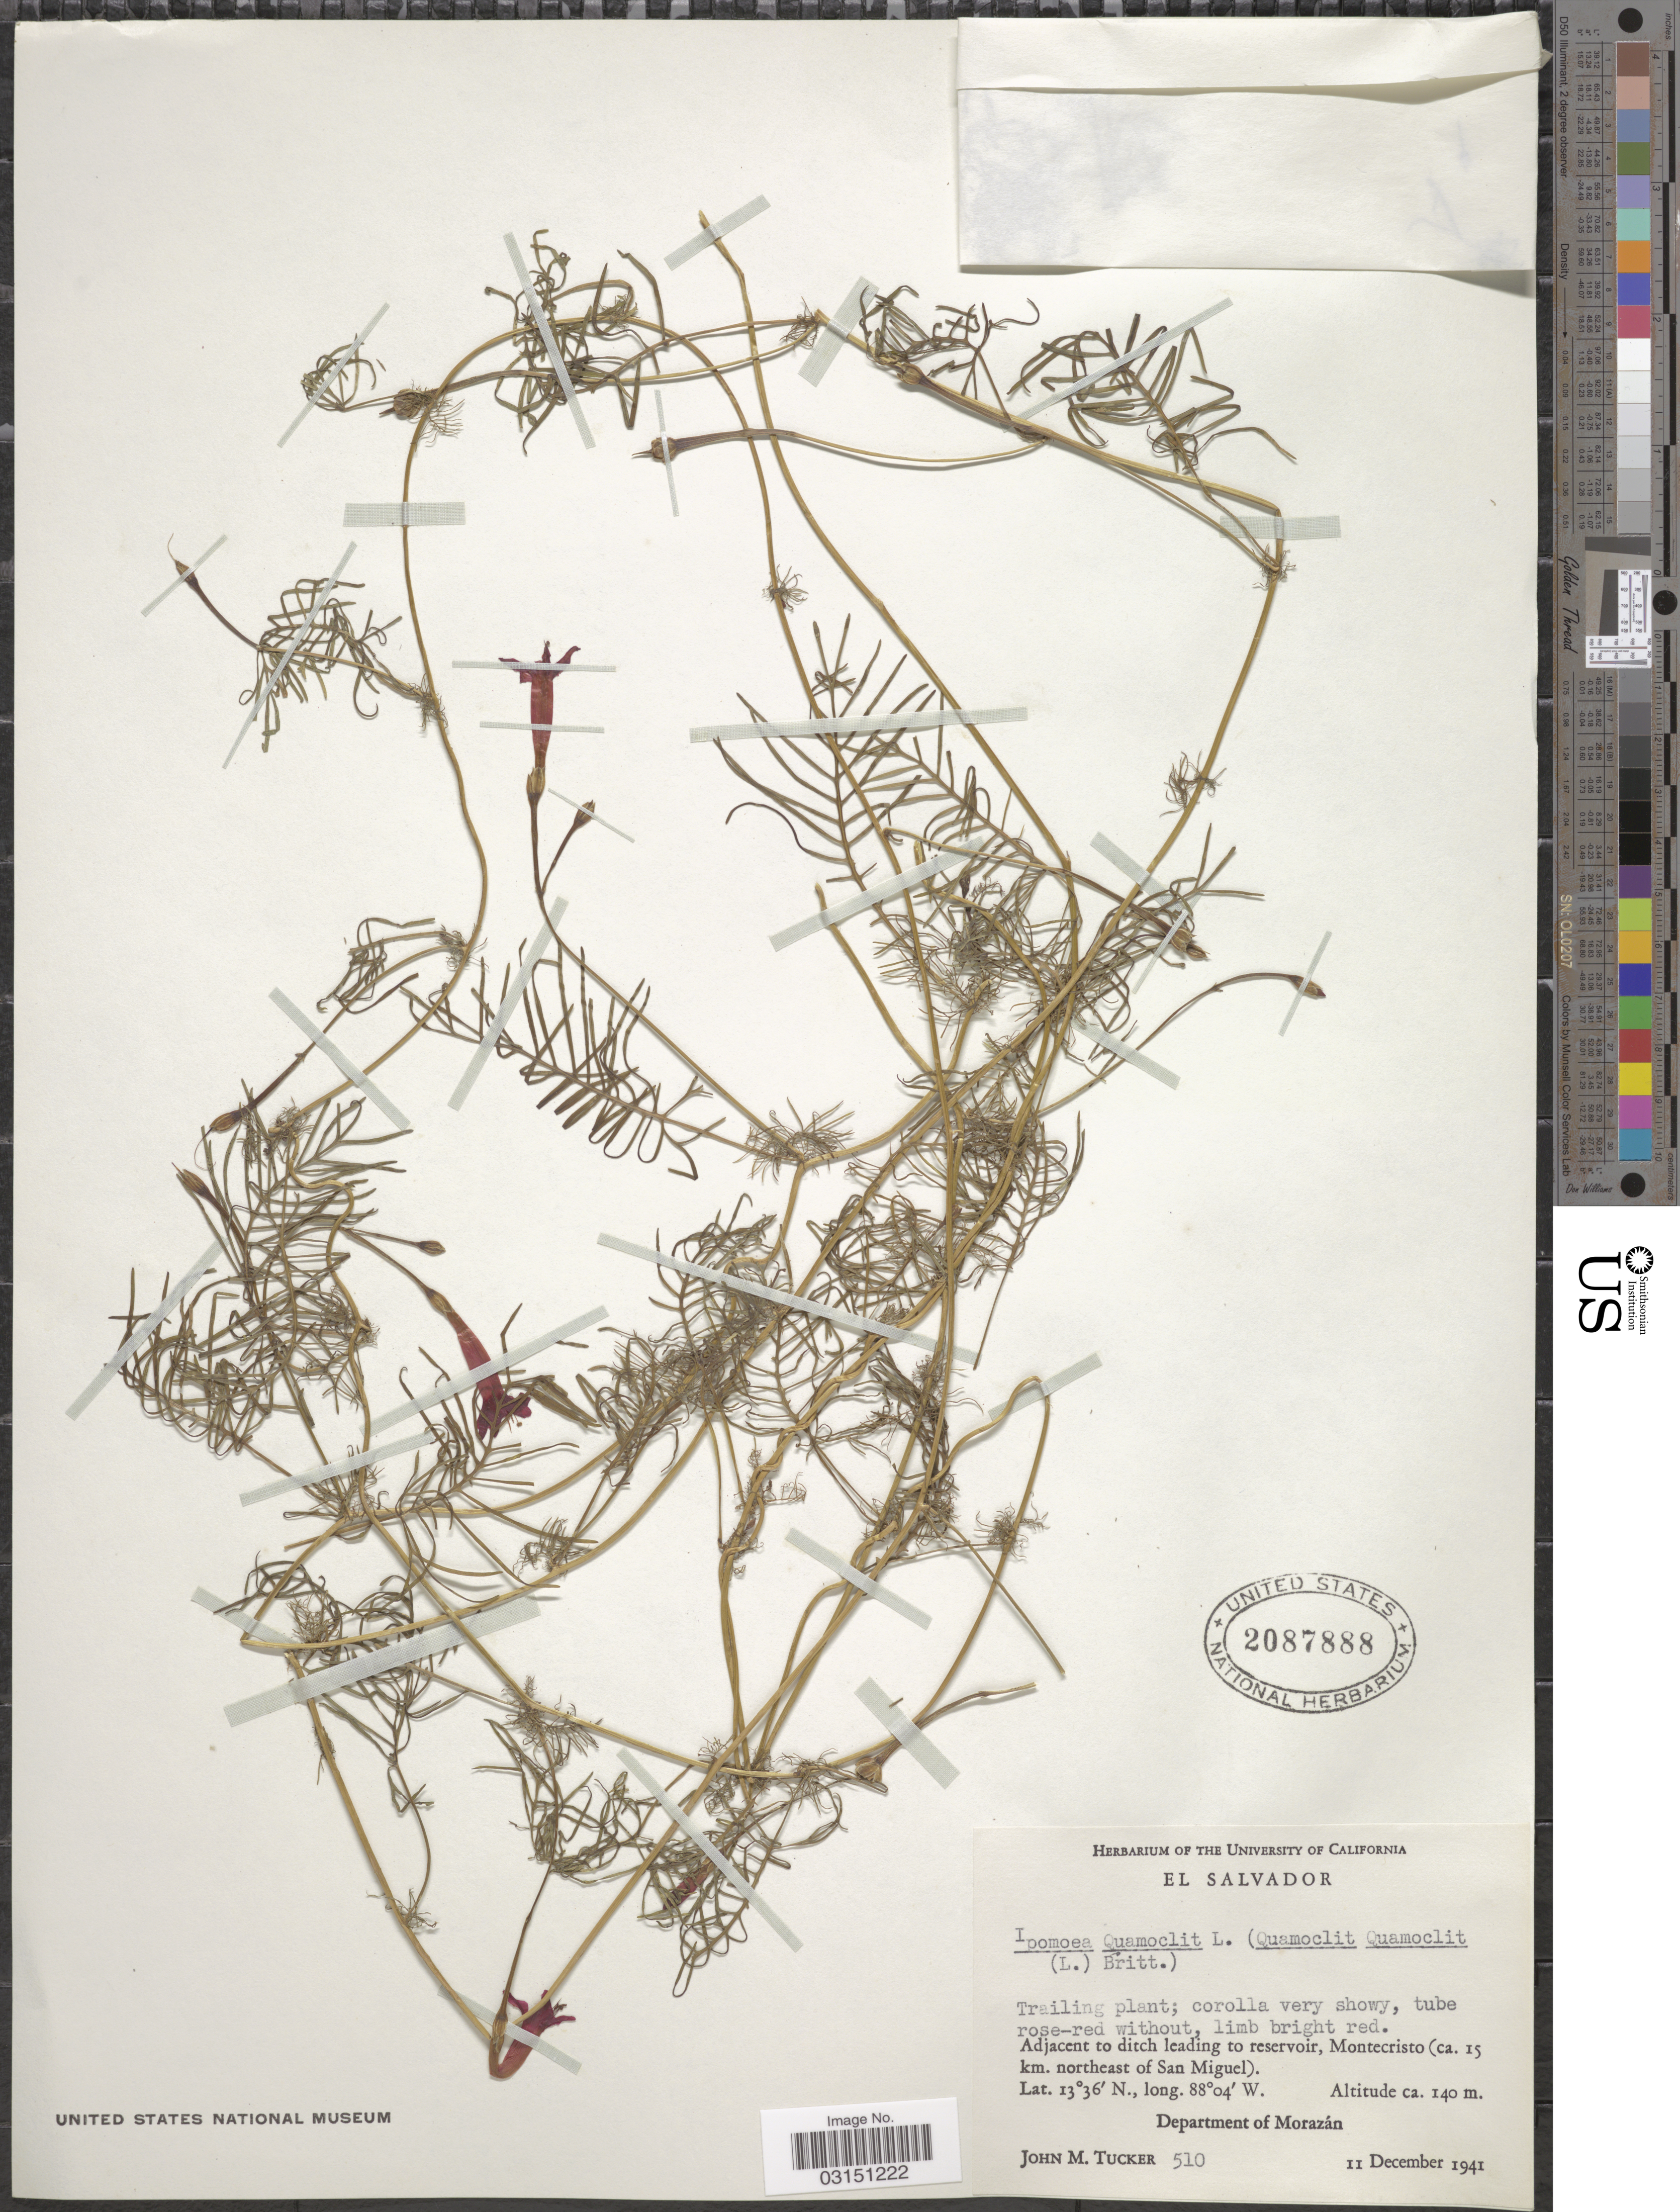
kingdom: Plantae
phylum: Tracheophyta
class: Magnoliopsida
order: Solanales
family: Convolvulaceae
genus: Ipomoea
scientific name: Ipomoea quamoclit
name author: L.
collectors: J. M. Tucker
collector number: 510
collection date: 1941-12-11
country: El Salvador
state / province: Morazan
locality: Adjacent to ditch leading to reservoir, Montecristo (ca. 15 km. northeast of San Miguel). Department of Morazán.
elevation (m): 140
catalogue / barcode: US 2087888